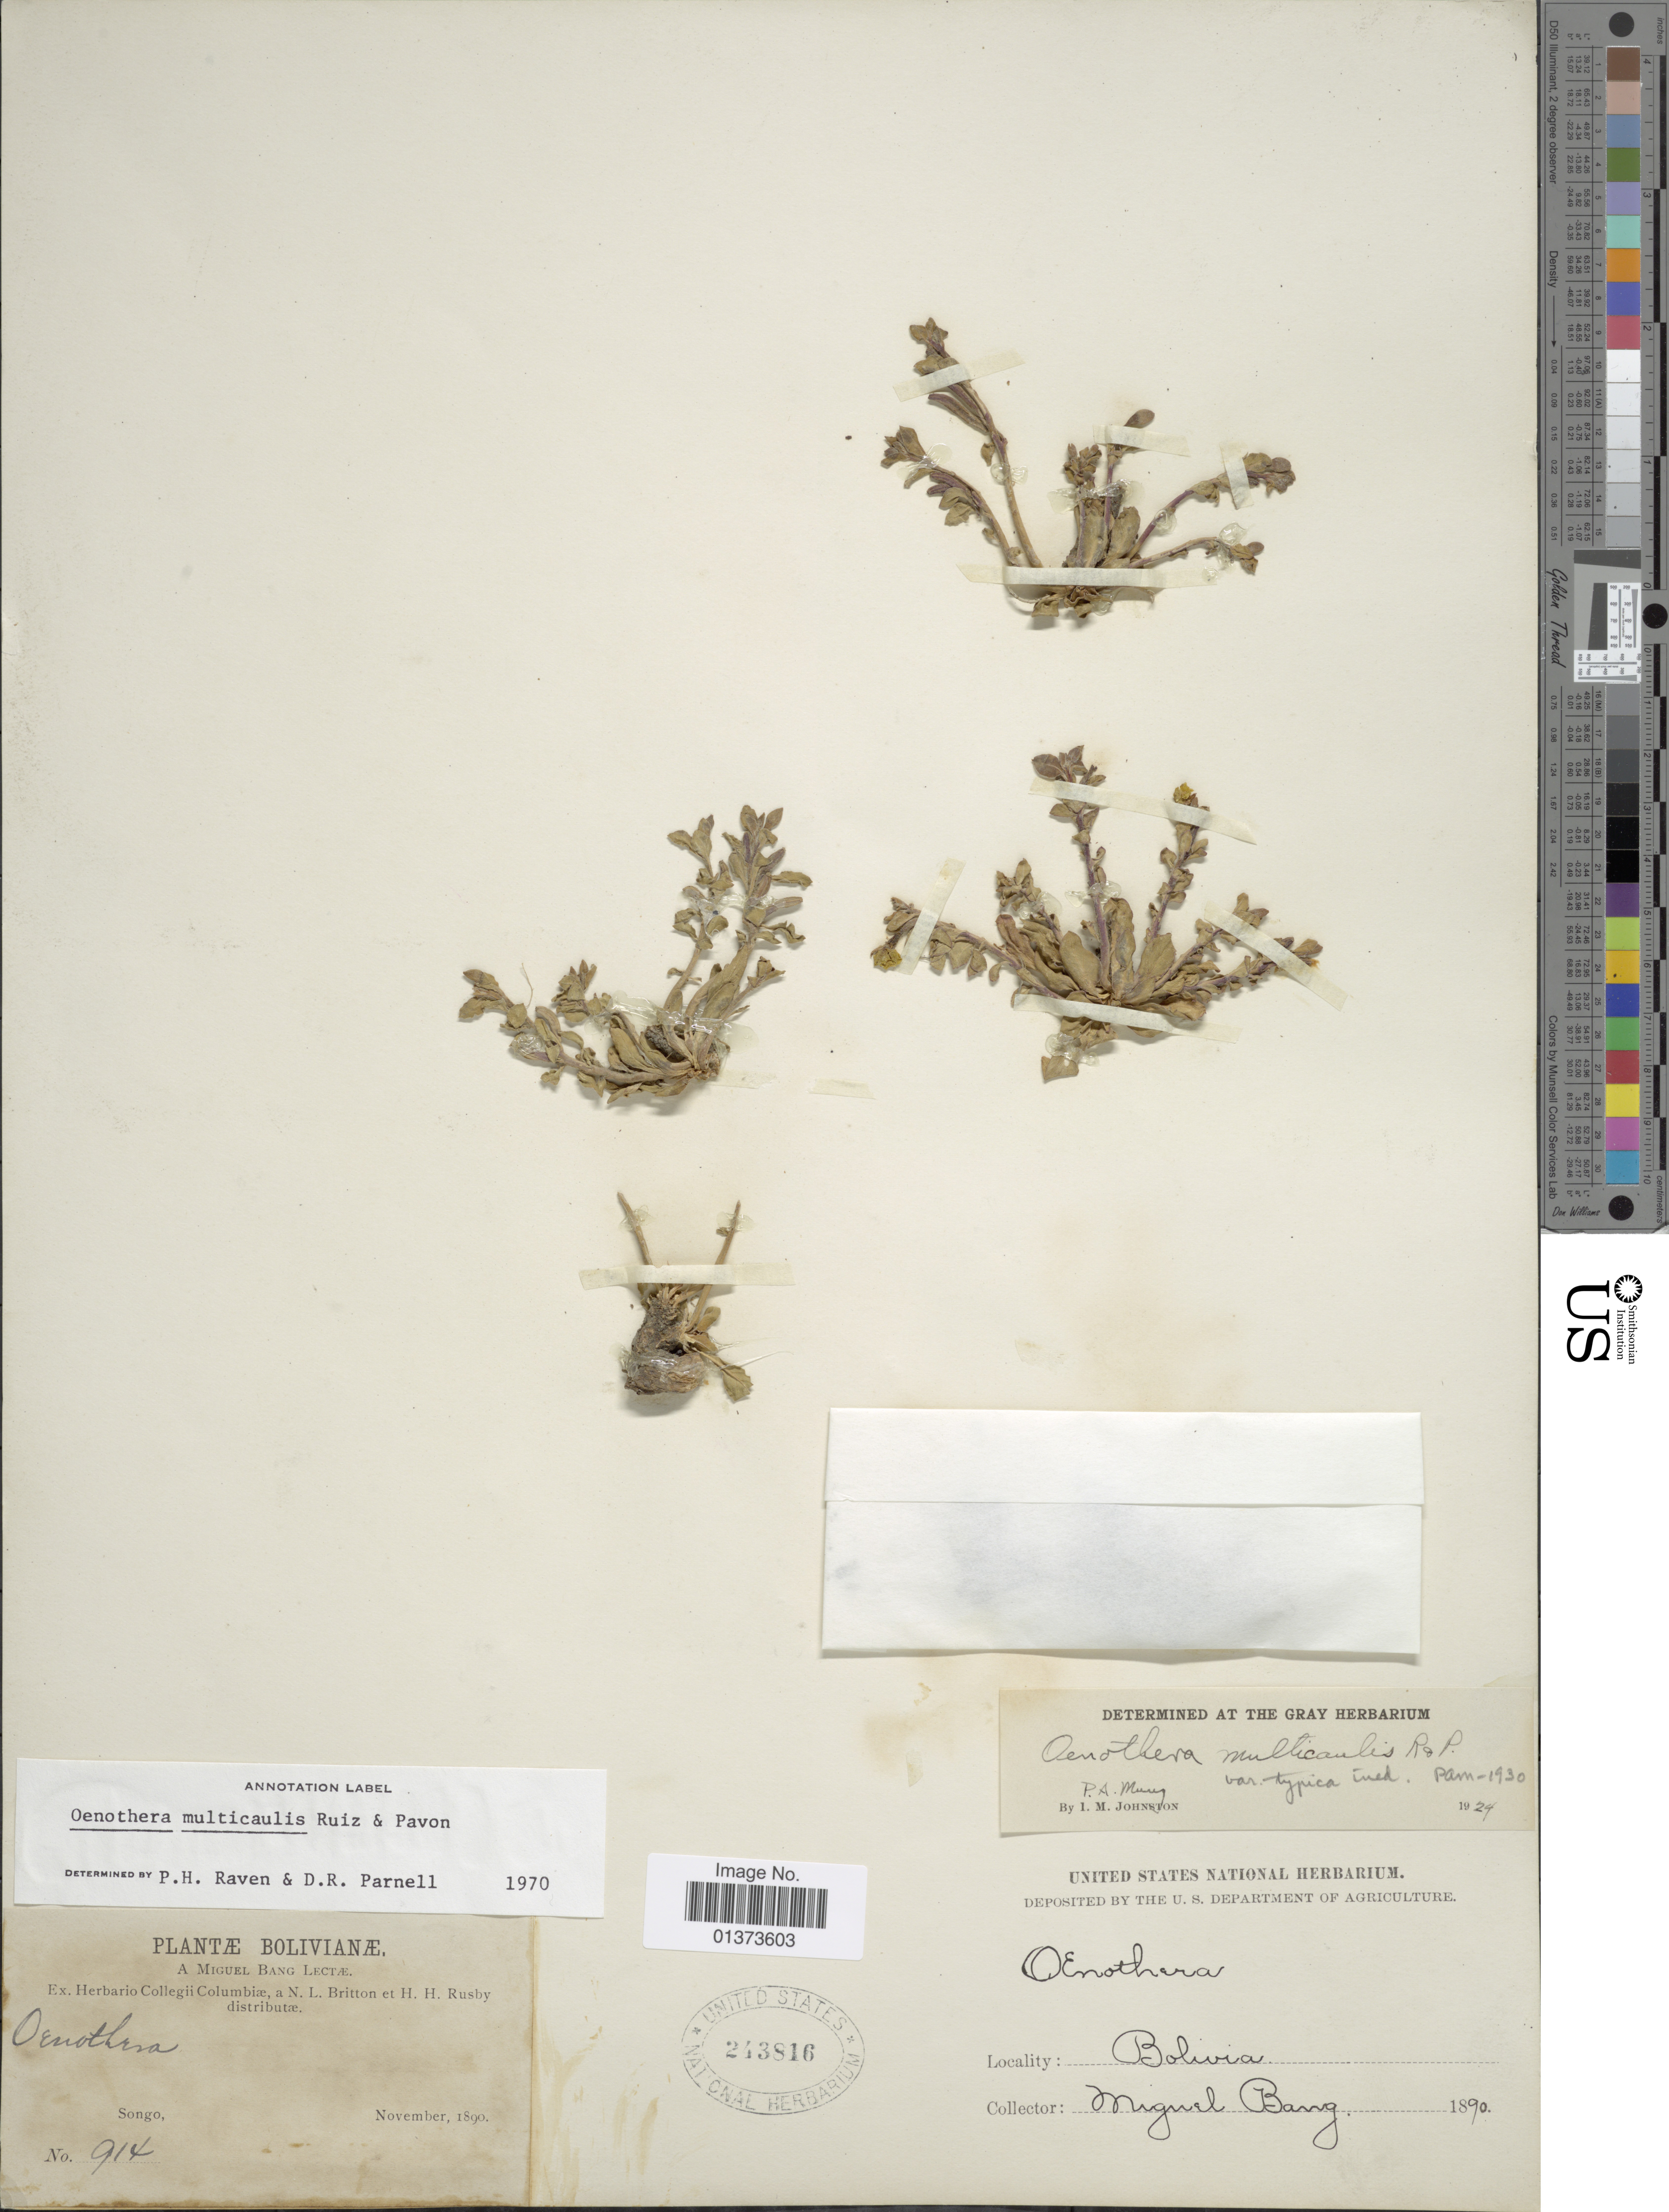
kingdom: Plantae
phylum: Tracheophyta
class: Magnoliopsida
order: Myrtales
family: Onagraceae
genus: Oenothera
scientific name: Oenothera multicaulis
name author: Ruiz & Pav.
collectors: M. Bang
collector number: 914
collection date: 1890-11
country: Bolivia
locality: Songo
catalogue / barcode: US 243816